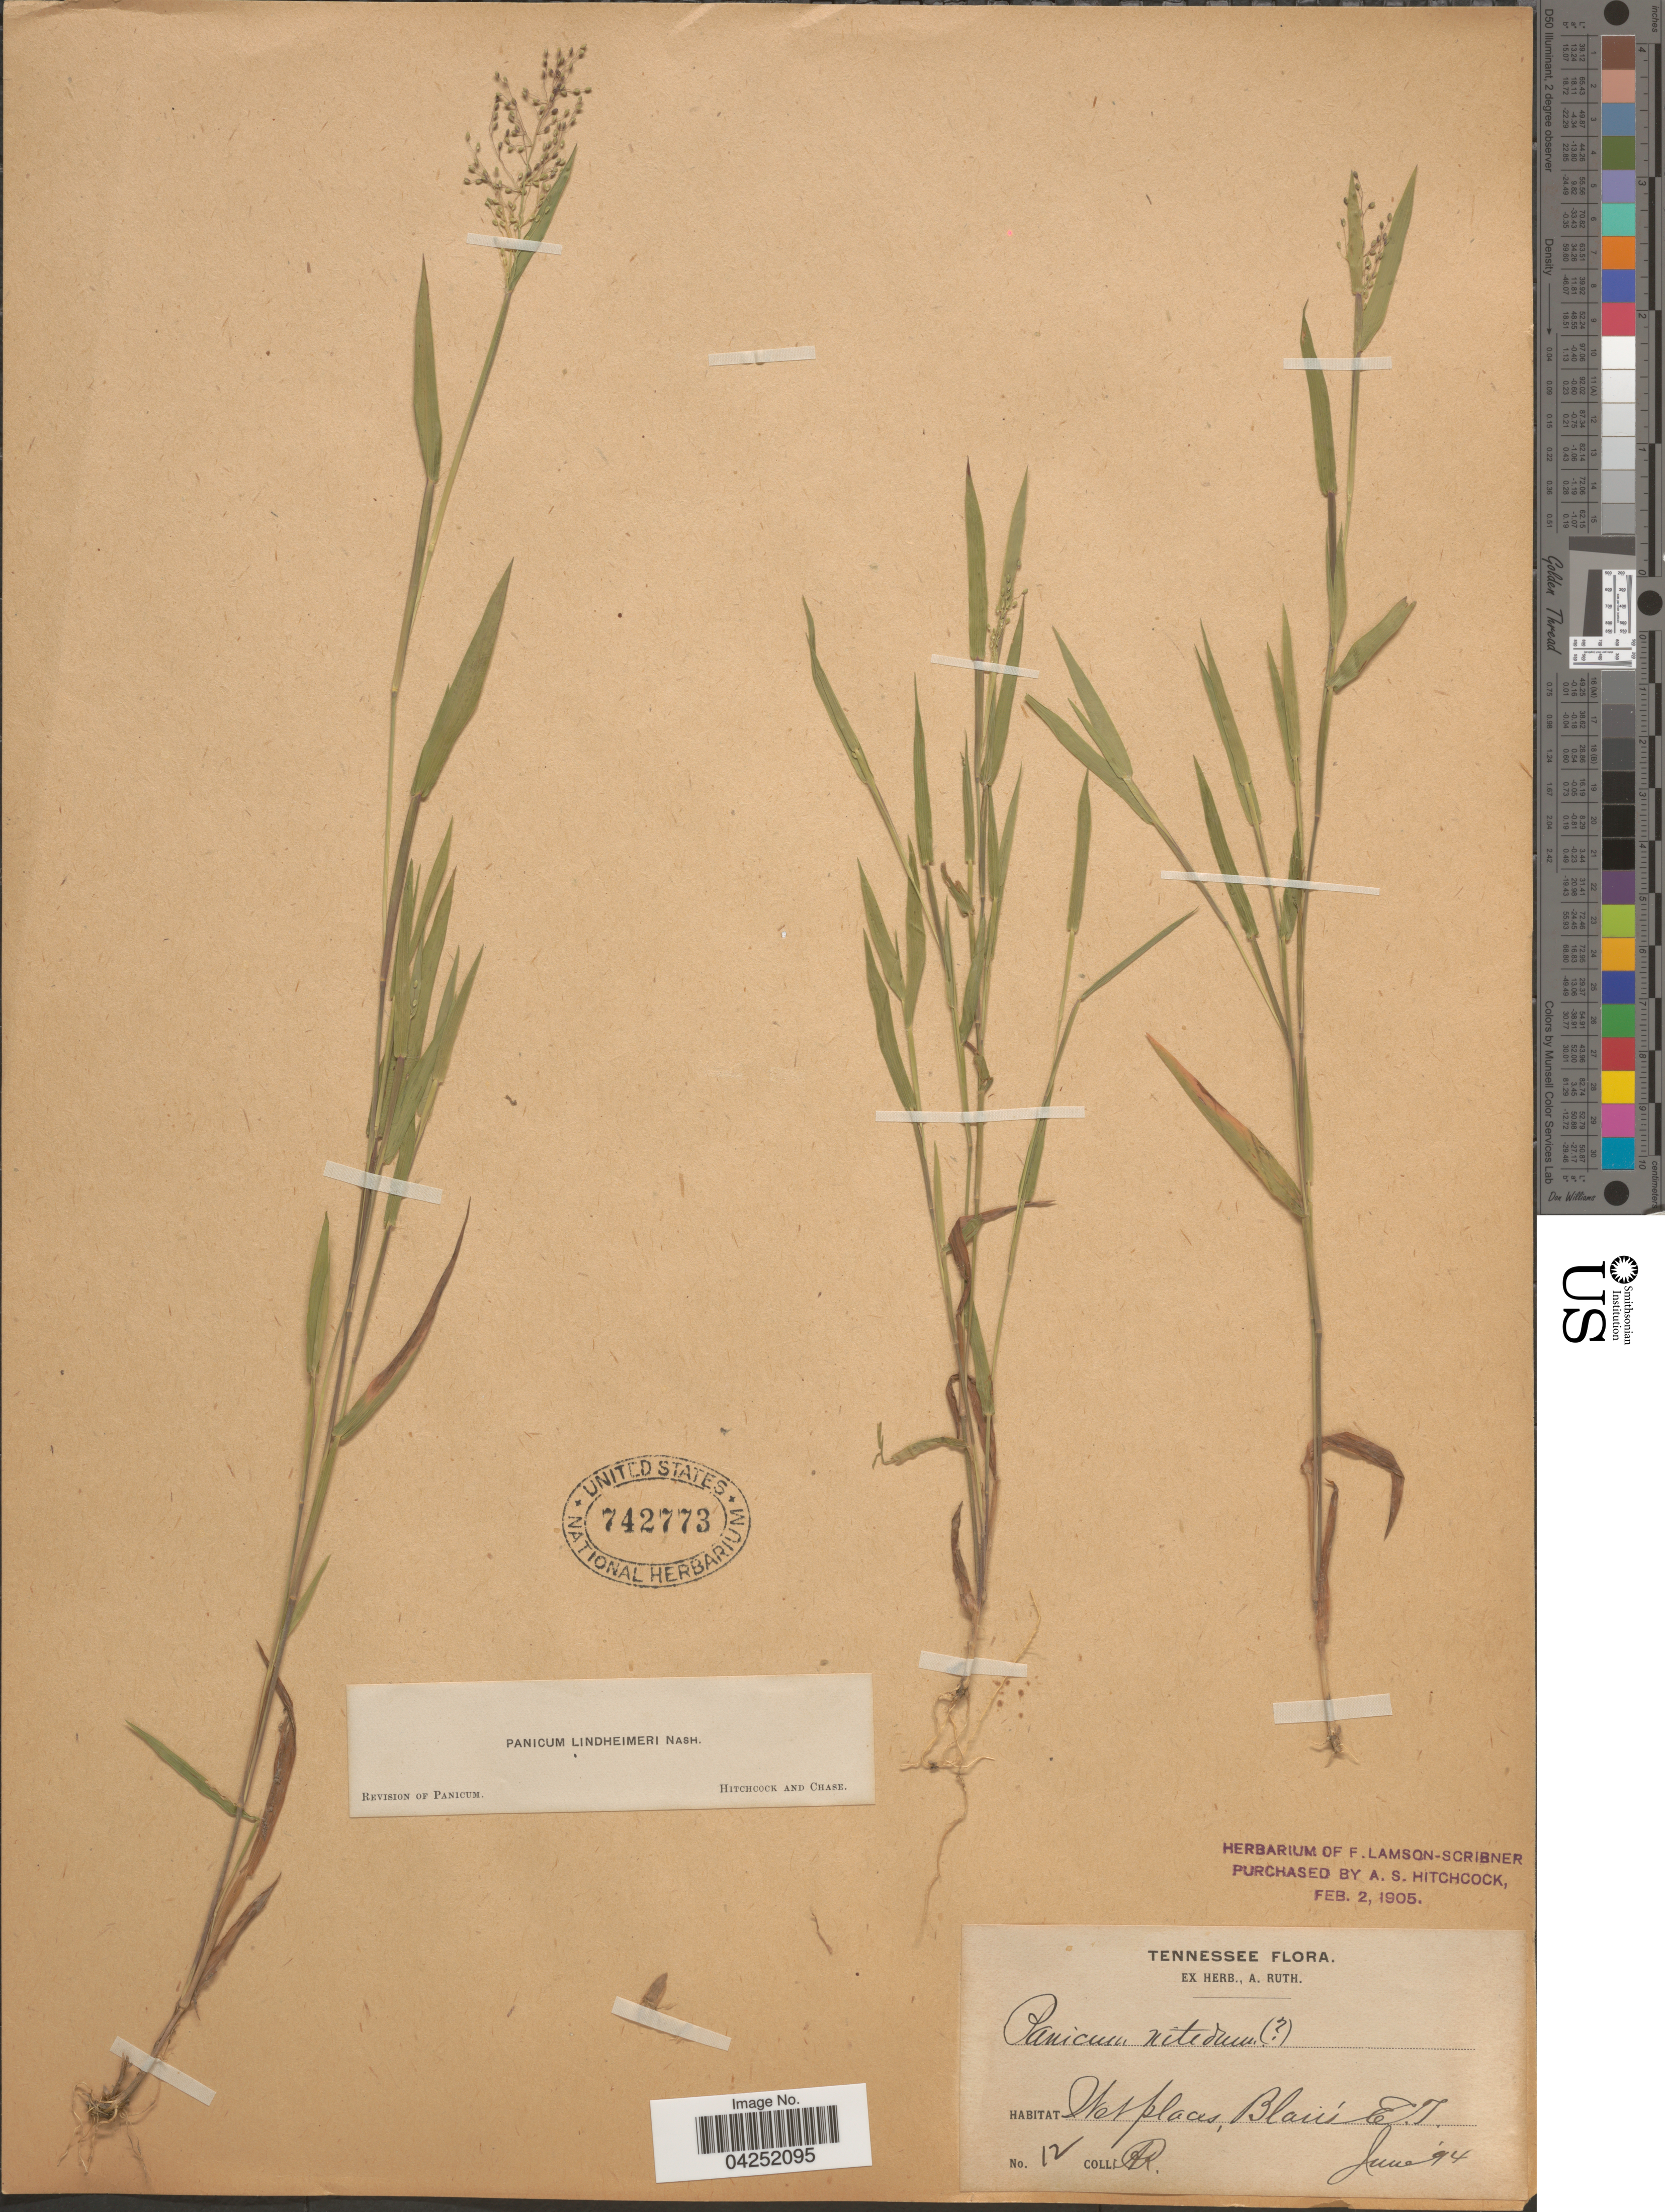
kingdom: Plantae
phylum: Tracheophyta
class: Liliopsida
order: Poales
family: Poaceae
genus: Dichanthelium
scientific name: Dichanthelium acuminatum var. lindheimeri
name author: (Nash) Gould & C.A. Clark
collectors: A. Ruth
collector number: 12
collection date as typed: Transcribed d/m/y: /6/94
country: United States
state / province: Tennessee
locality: Wet places, Blair's E. T.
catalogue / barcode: US 742773